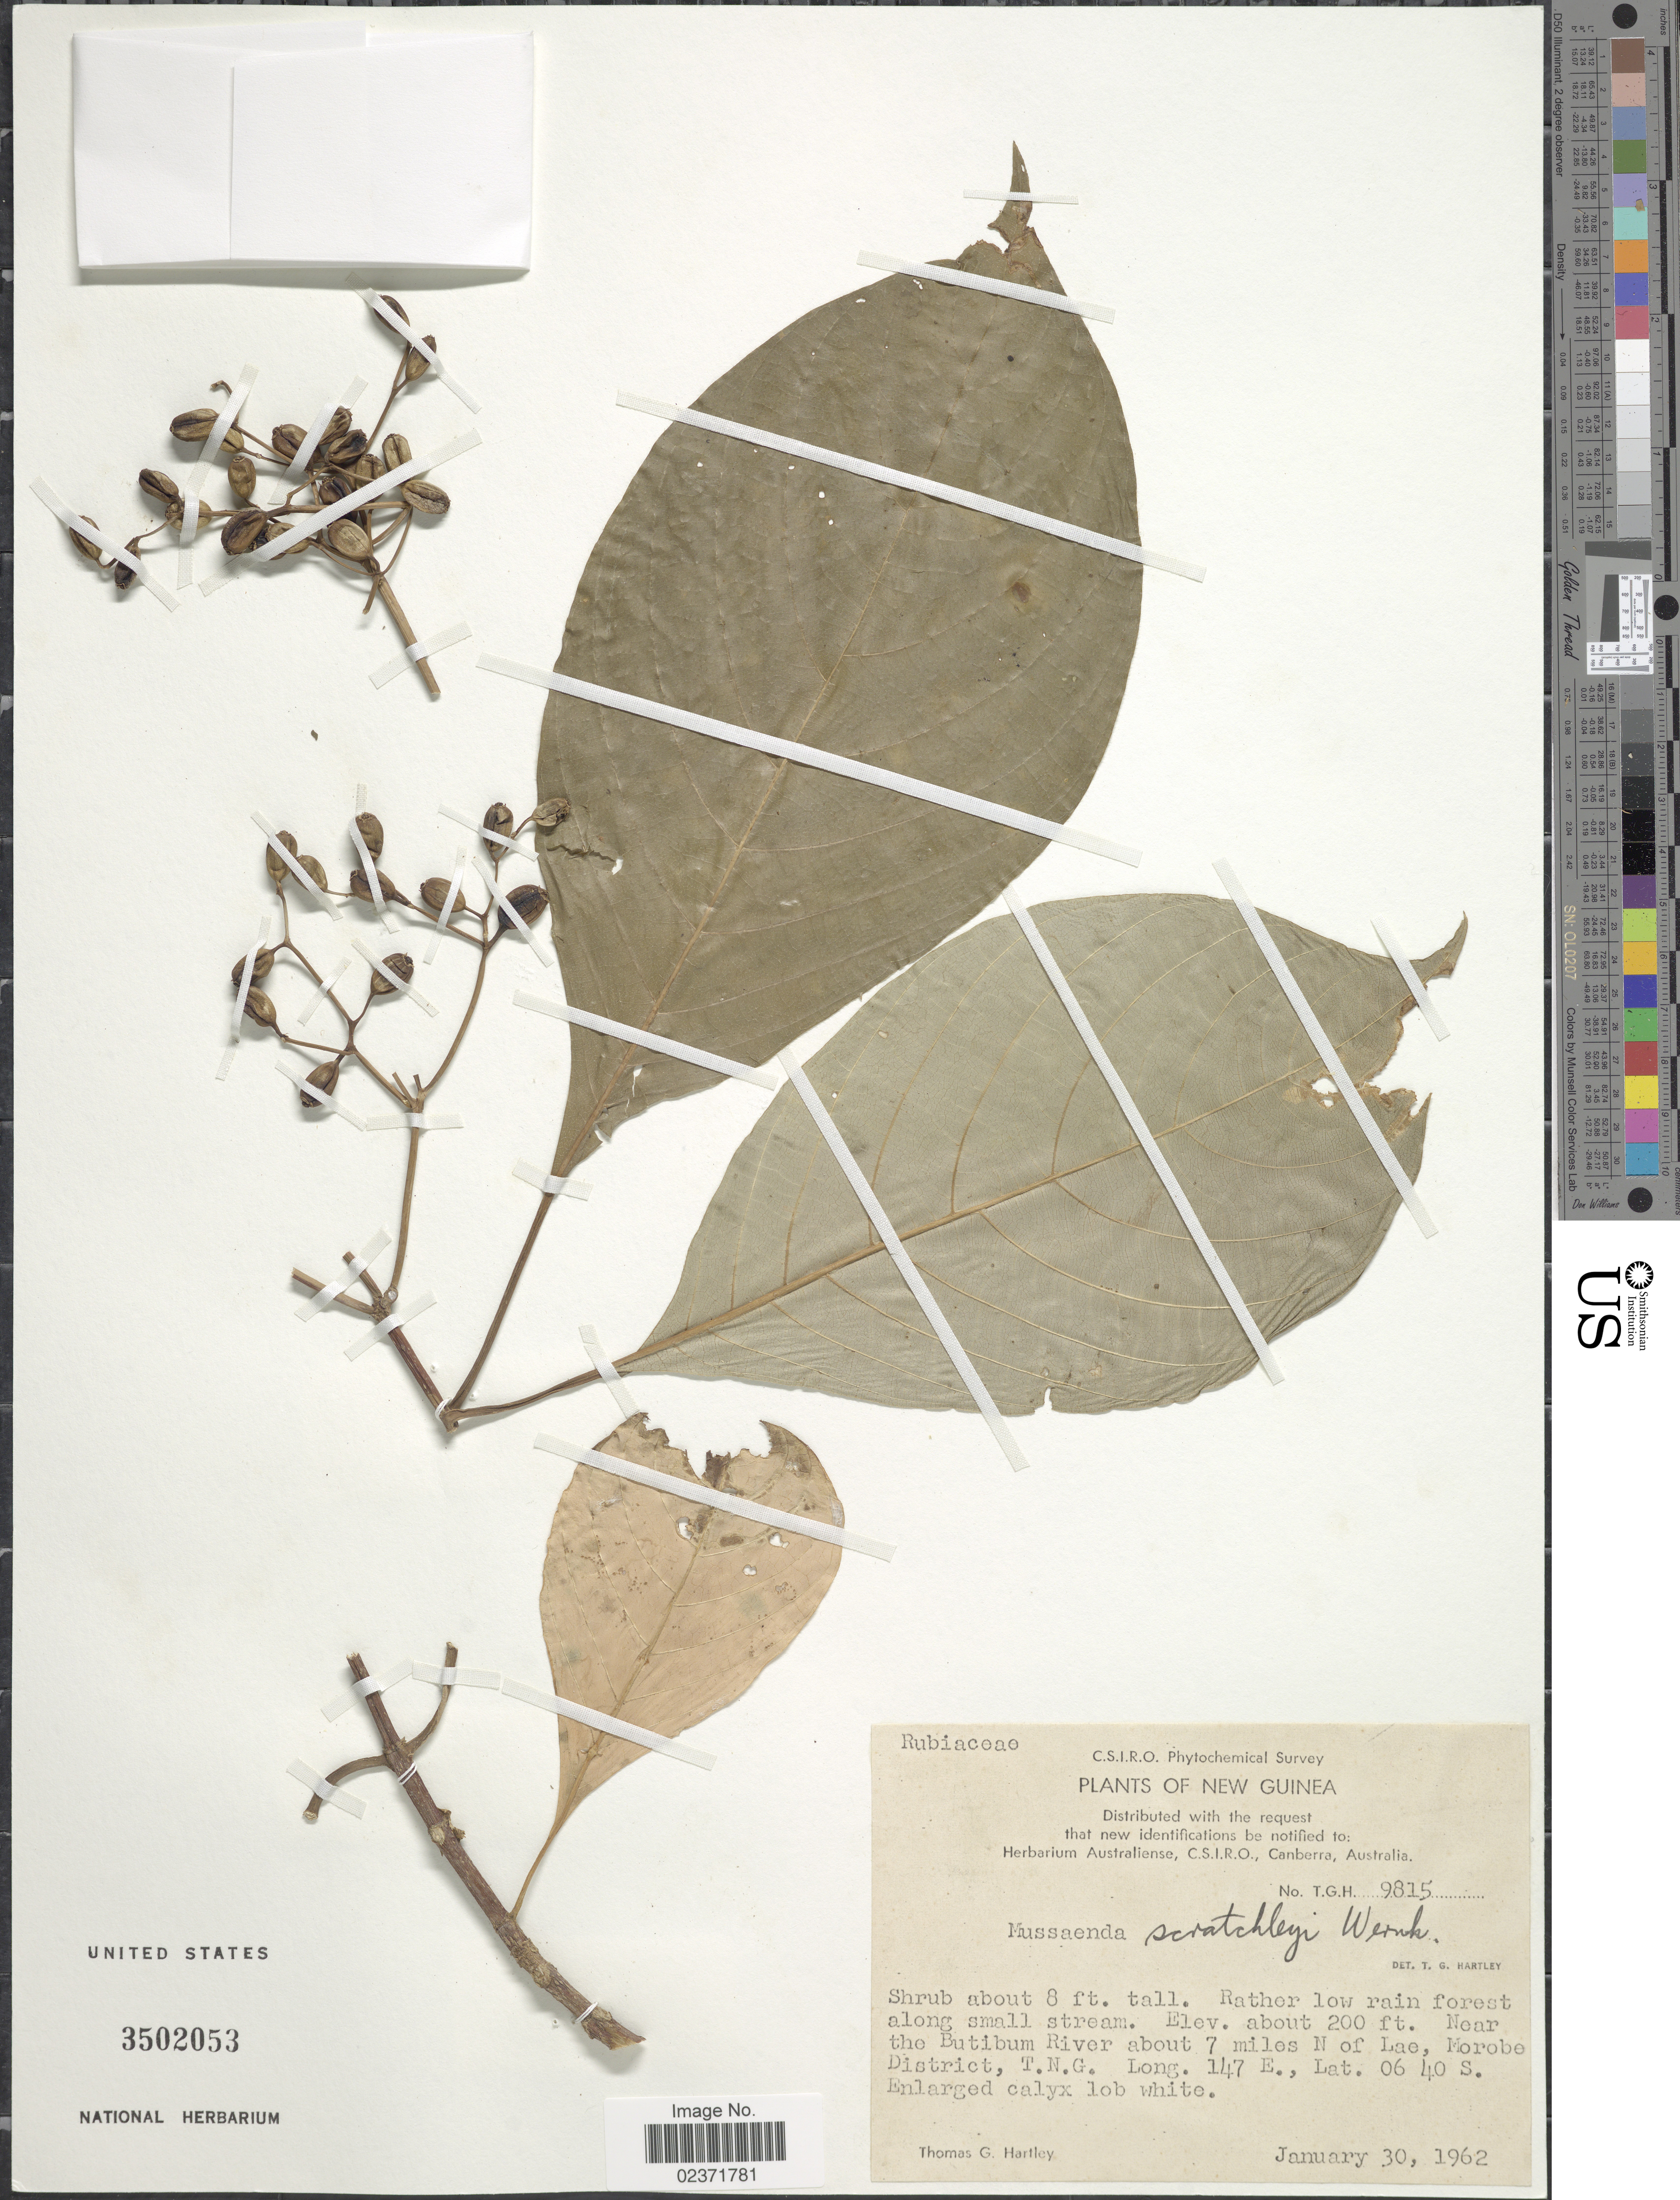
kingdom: Plantae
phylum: Tracheophyta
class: Magnoliopsida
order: Gentianales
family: Rubiaceae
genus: Mussaenda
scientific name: Mussaenda scratchleyi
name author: Wernham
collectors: T. G. Hartley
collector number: TGH9815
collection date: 1962-01-30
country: Papua New Guinea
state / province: Morobe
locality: New Guinea, Near the Butibum River about 7 miles N of Lae, Morobe District, T. N.G.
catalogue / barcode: US 3502053